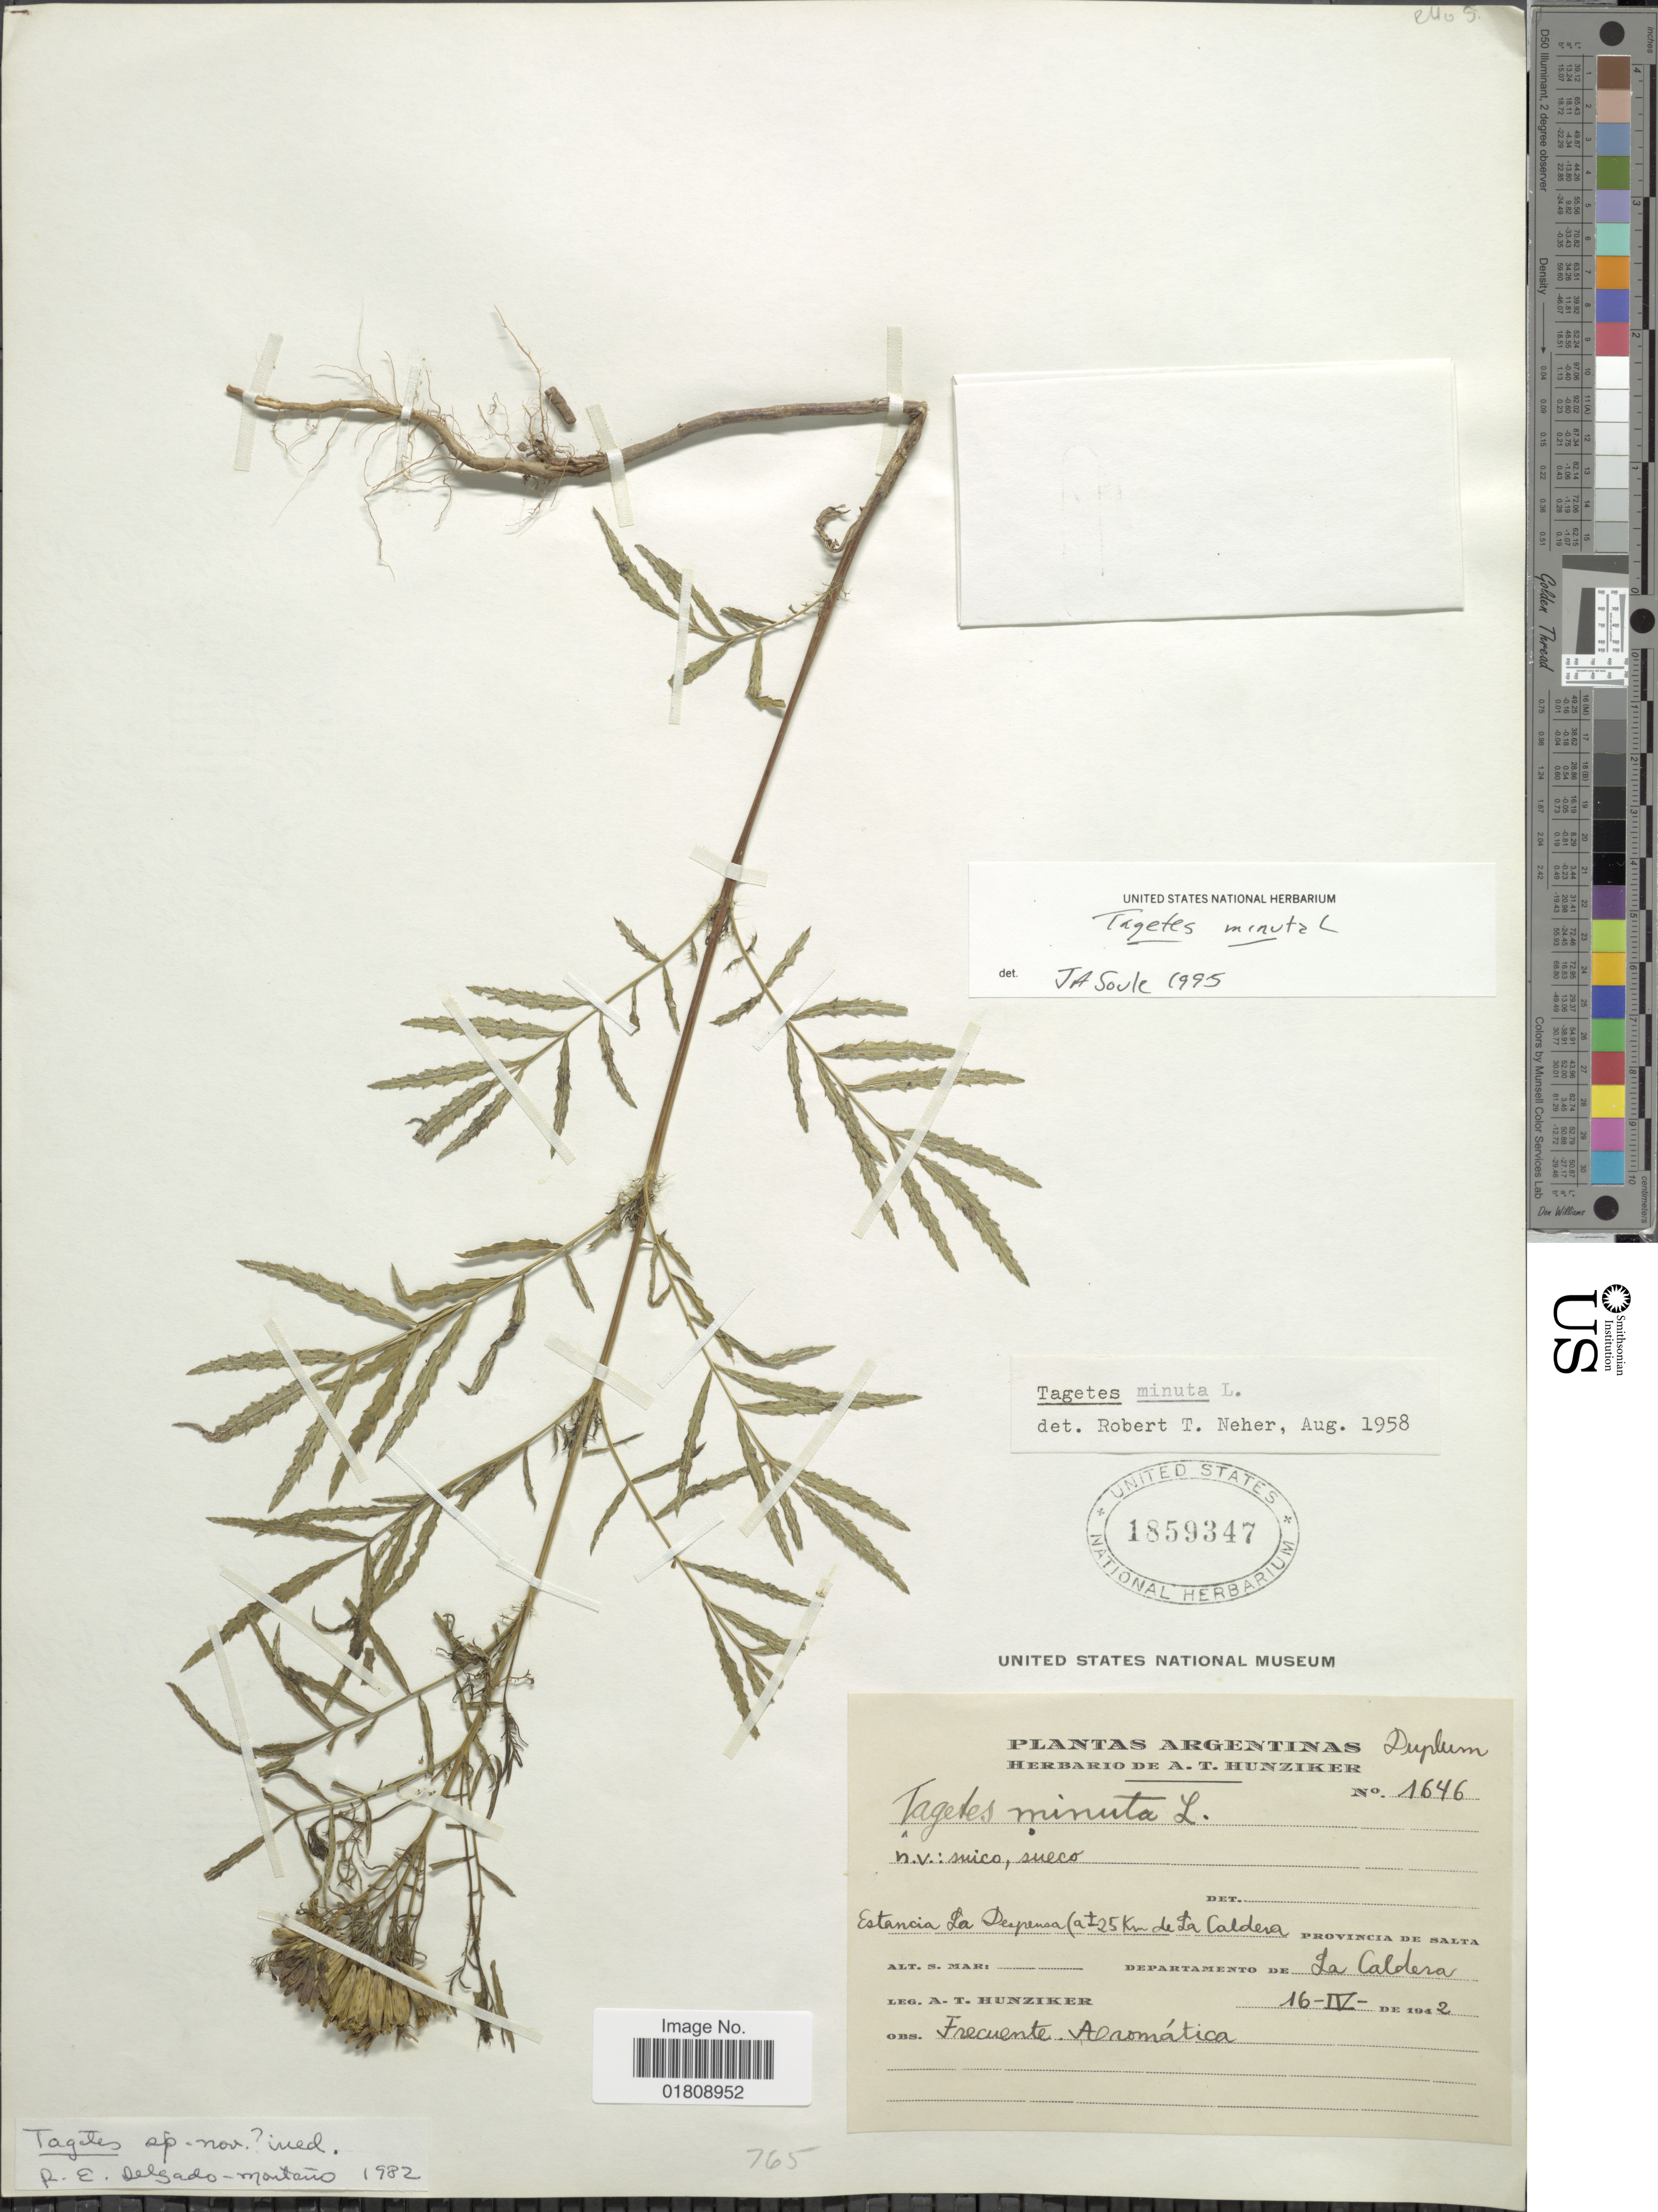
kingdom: Plantae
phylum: Tracheophyta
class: Magnoliopsida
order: Asterales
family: Asteraceae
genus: Tagetes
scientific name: Tagetes minuta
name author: L.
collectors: A. T. Hunziker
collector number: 1646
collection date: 1942-04-16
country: Argentina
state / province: Salta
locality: Estancia La Despensa (a ± 25 km de La Caldera), Provincia de Salta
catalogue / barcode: US 1859347